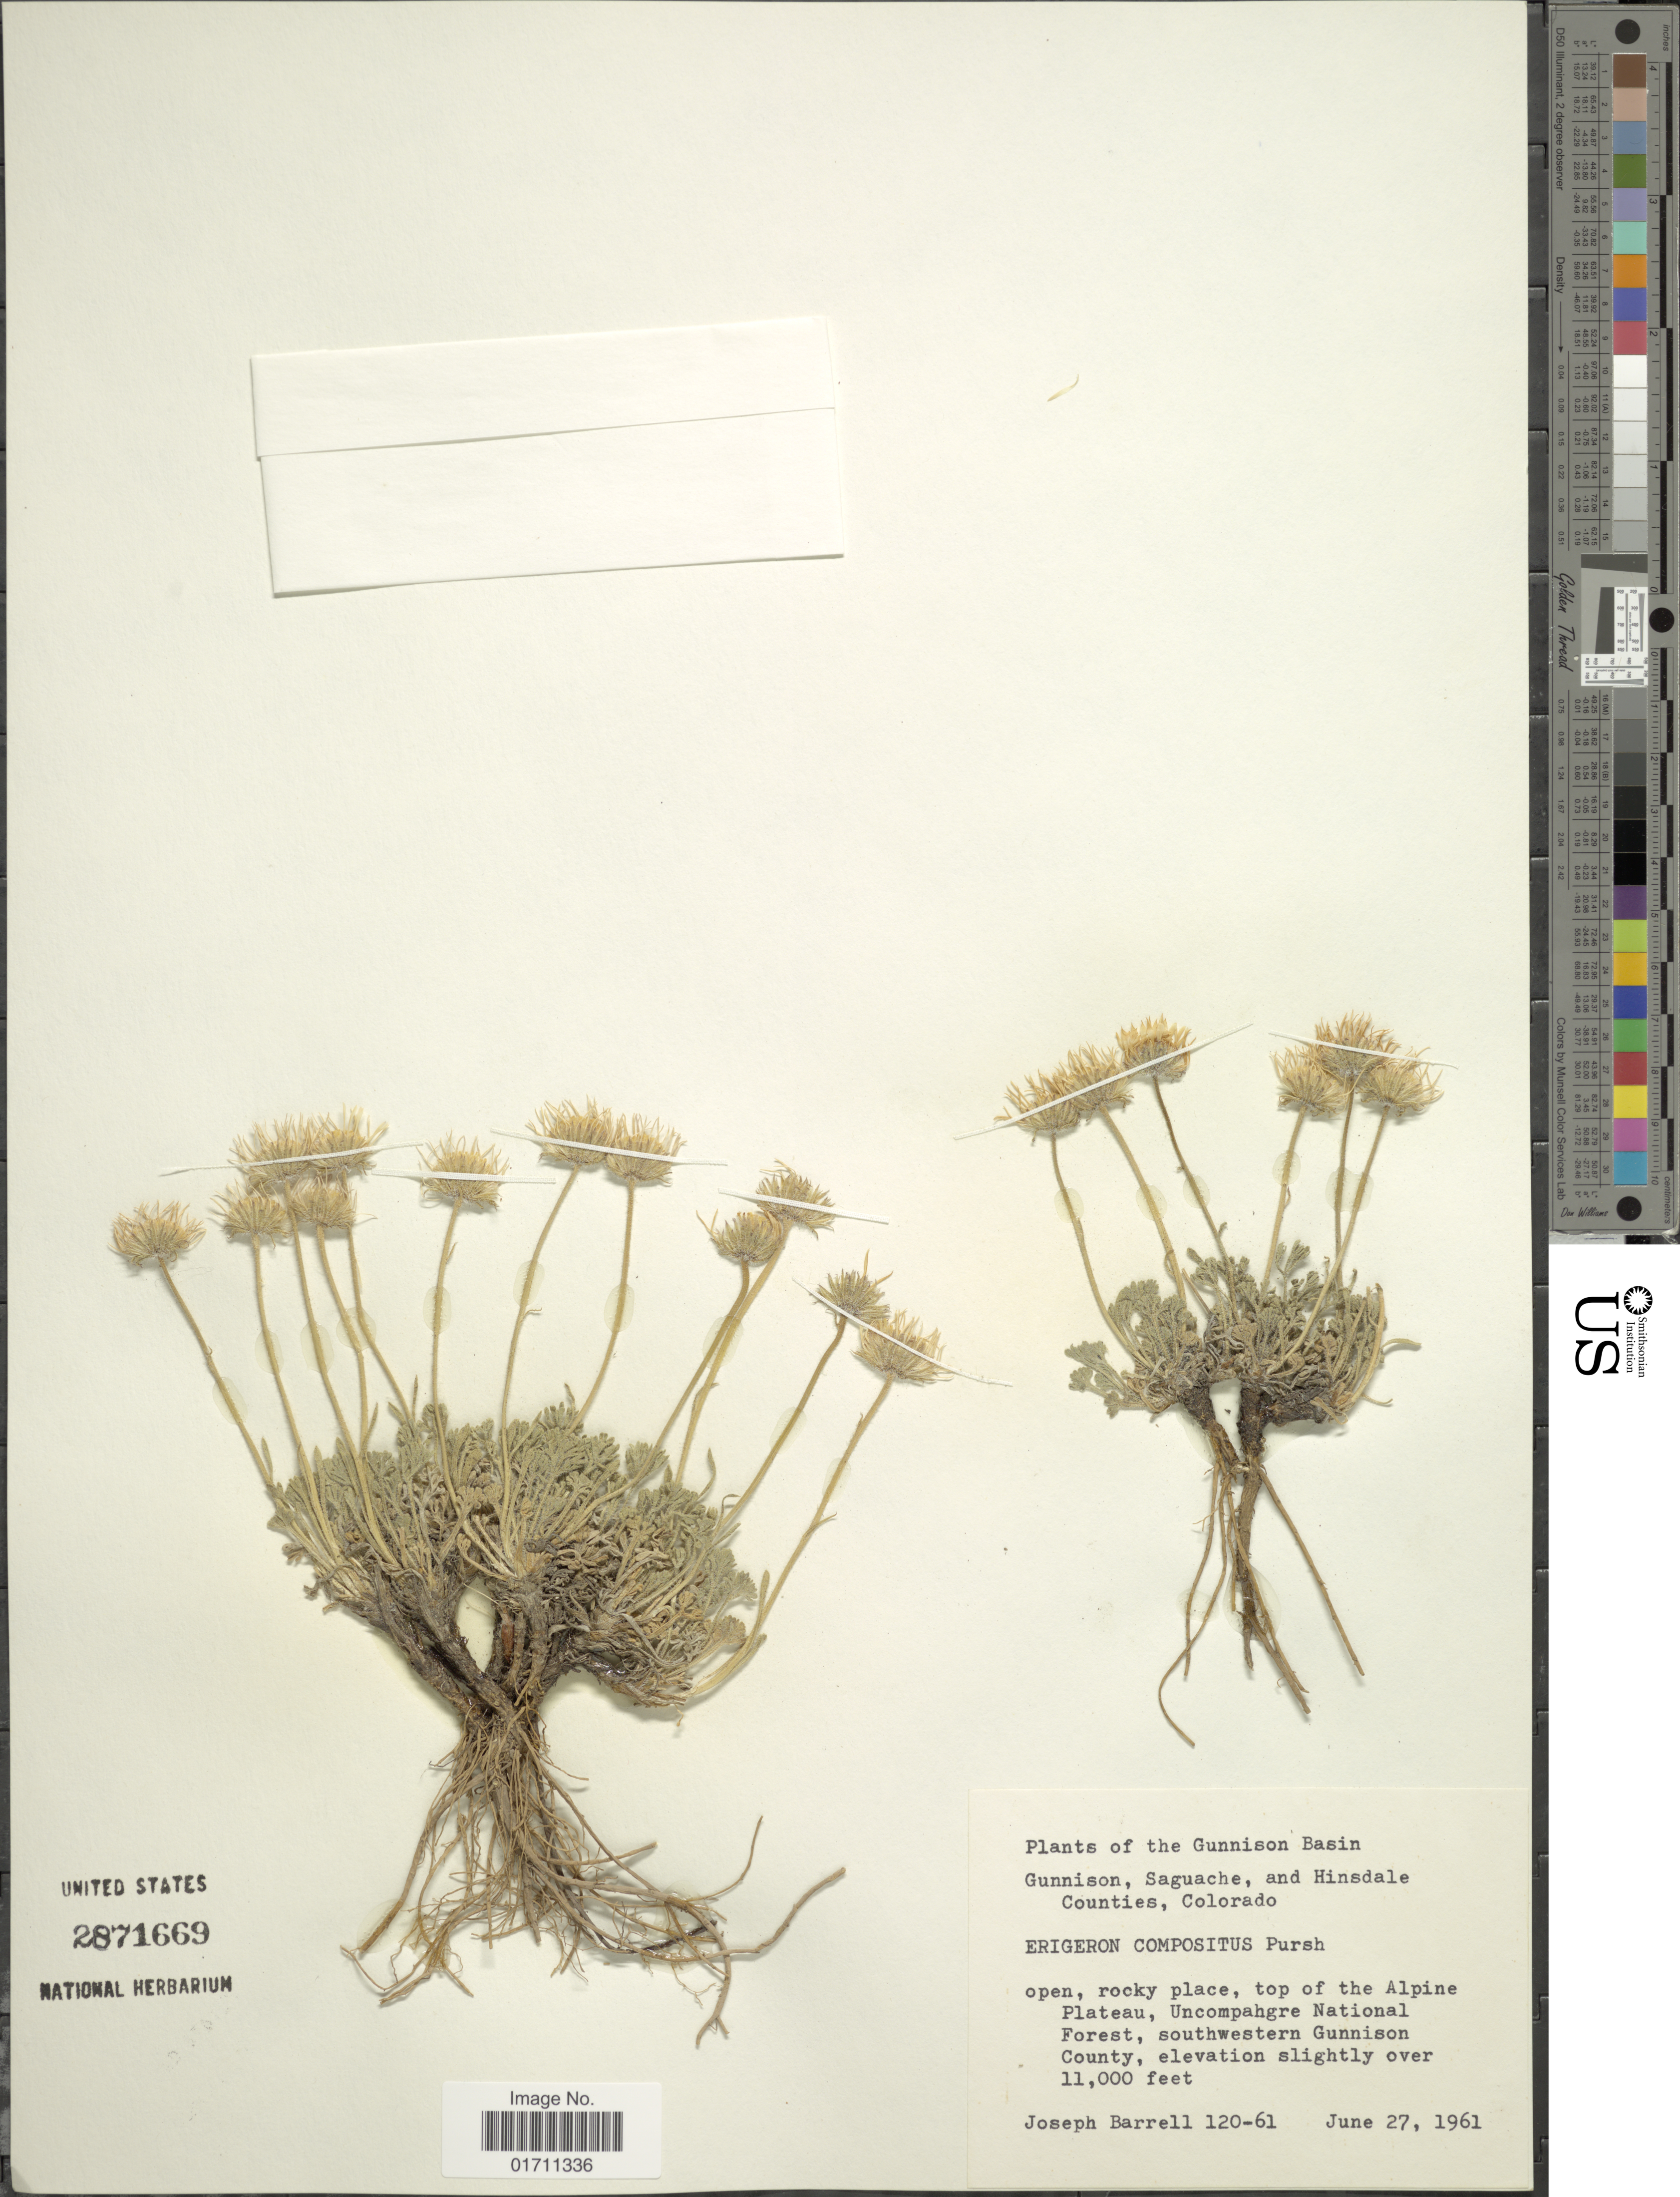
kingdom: Plantae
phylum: Tracheophyta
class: Magnoliopsida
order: Asterales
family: Asteraceae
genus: Erigeron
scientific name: Erigeron compositus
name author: Pursh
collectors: J. Barrell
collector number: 120-61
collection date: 1961-06-27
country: United States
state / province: Colorado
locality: The Gunnison Basin Gunnison, Saguache, and Hinsdale Counties, open, rocky place, top of the Alpine Plateau, Uncompahgre National Forest, southwestern Gunnison County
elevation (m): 3353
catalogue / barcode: US 2871669